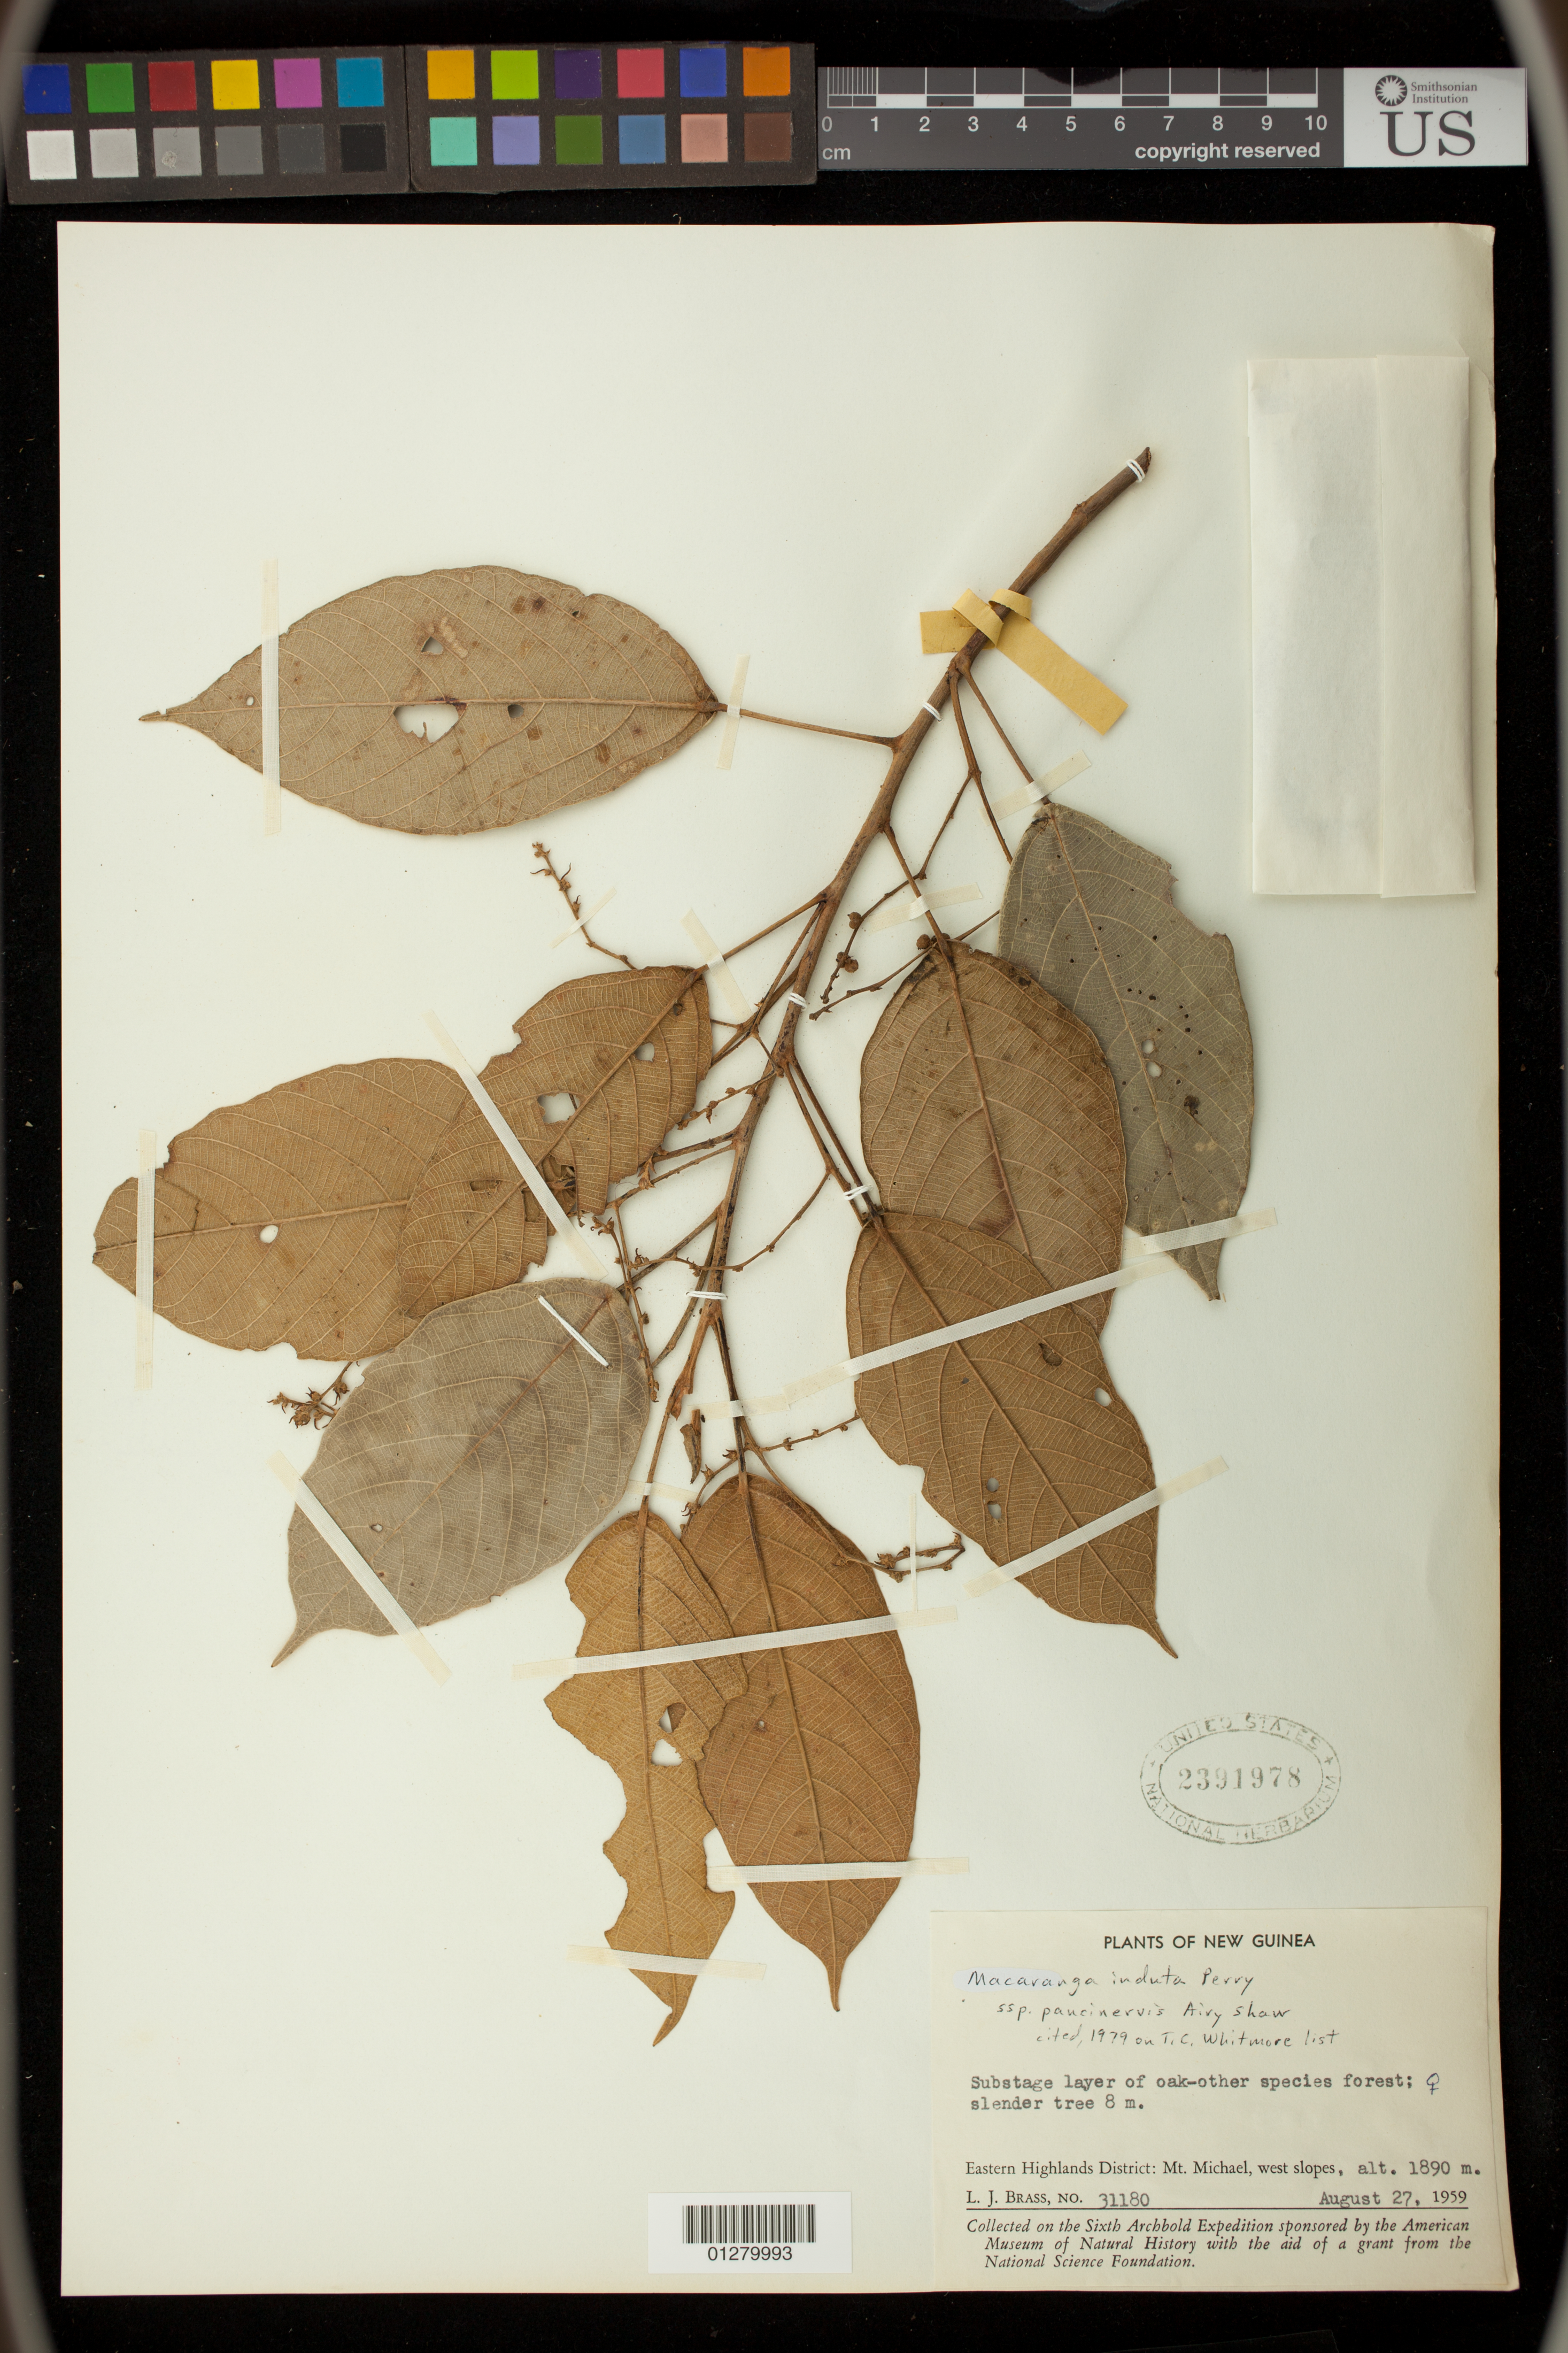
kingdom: Plantae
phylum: Tracheophyta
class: Magnoliopsida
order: Malpighiales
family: Euphorbiaceae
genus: Macaranga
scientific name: Macaranga induta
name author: L.M. Perry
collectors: L. J. Brass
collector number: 31180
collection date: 1959-08-27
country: Papua New Guinea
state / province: Eastern Highlands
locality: Mt. Michael, west slopes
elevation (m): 1890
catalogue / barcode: US 2391978